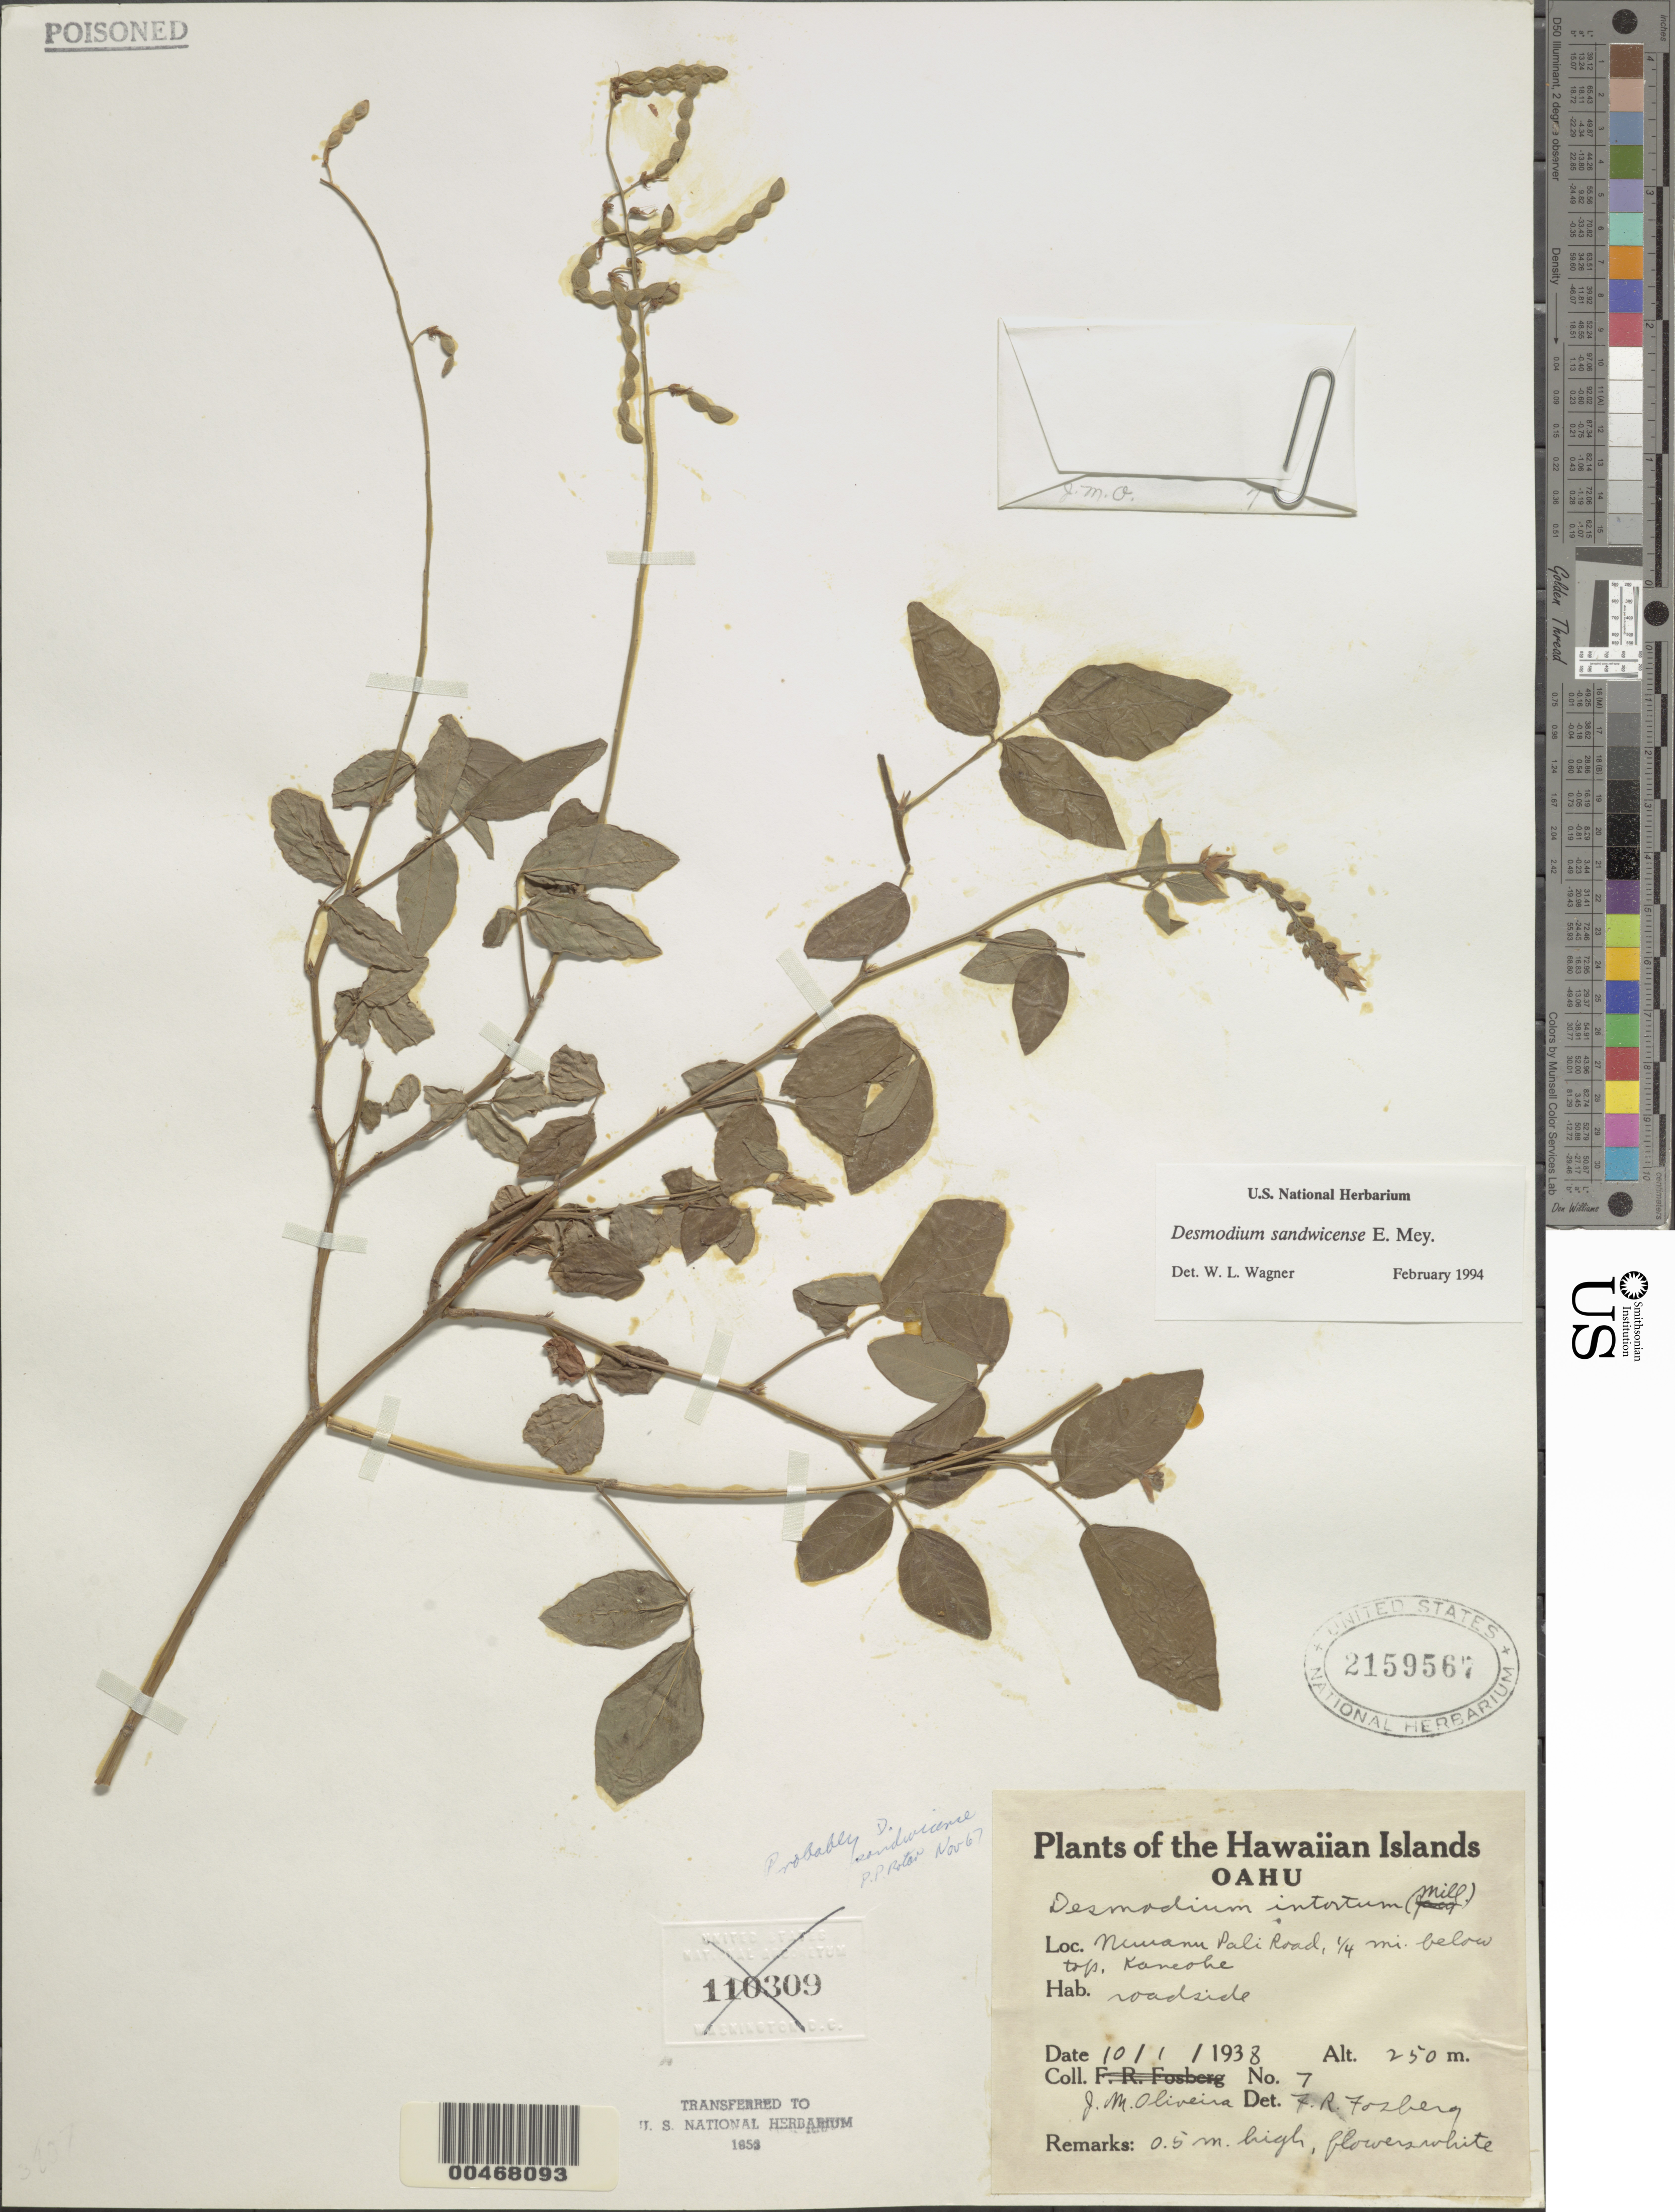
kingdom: Plantae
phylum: Tracheophyta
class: Magnoliopsida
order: Fabales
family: Fabaceae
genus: Desmodium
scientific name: Desmodium uncinatum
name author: (Jacq.) DC.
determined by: Wagner, W. L., (BOT), Smithsonian Institution - National Museum of Natural History (UNITED STATES)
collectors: J. Oliveira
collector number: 7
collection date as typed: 10 Jan 1938 or 1 Oct 1938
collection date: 1938-01-10 or 1938-10-01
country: United States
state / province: Hawaii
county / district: Honolulu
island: Oahu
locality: Nuuanu Pali Road, 0.25 mi. below top. Kaneohe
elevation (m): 250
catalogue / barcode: US 2159567